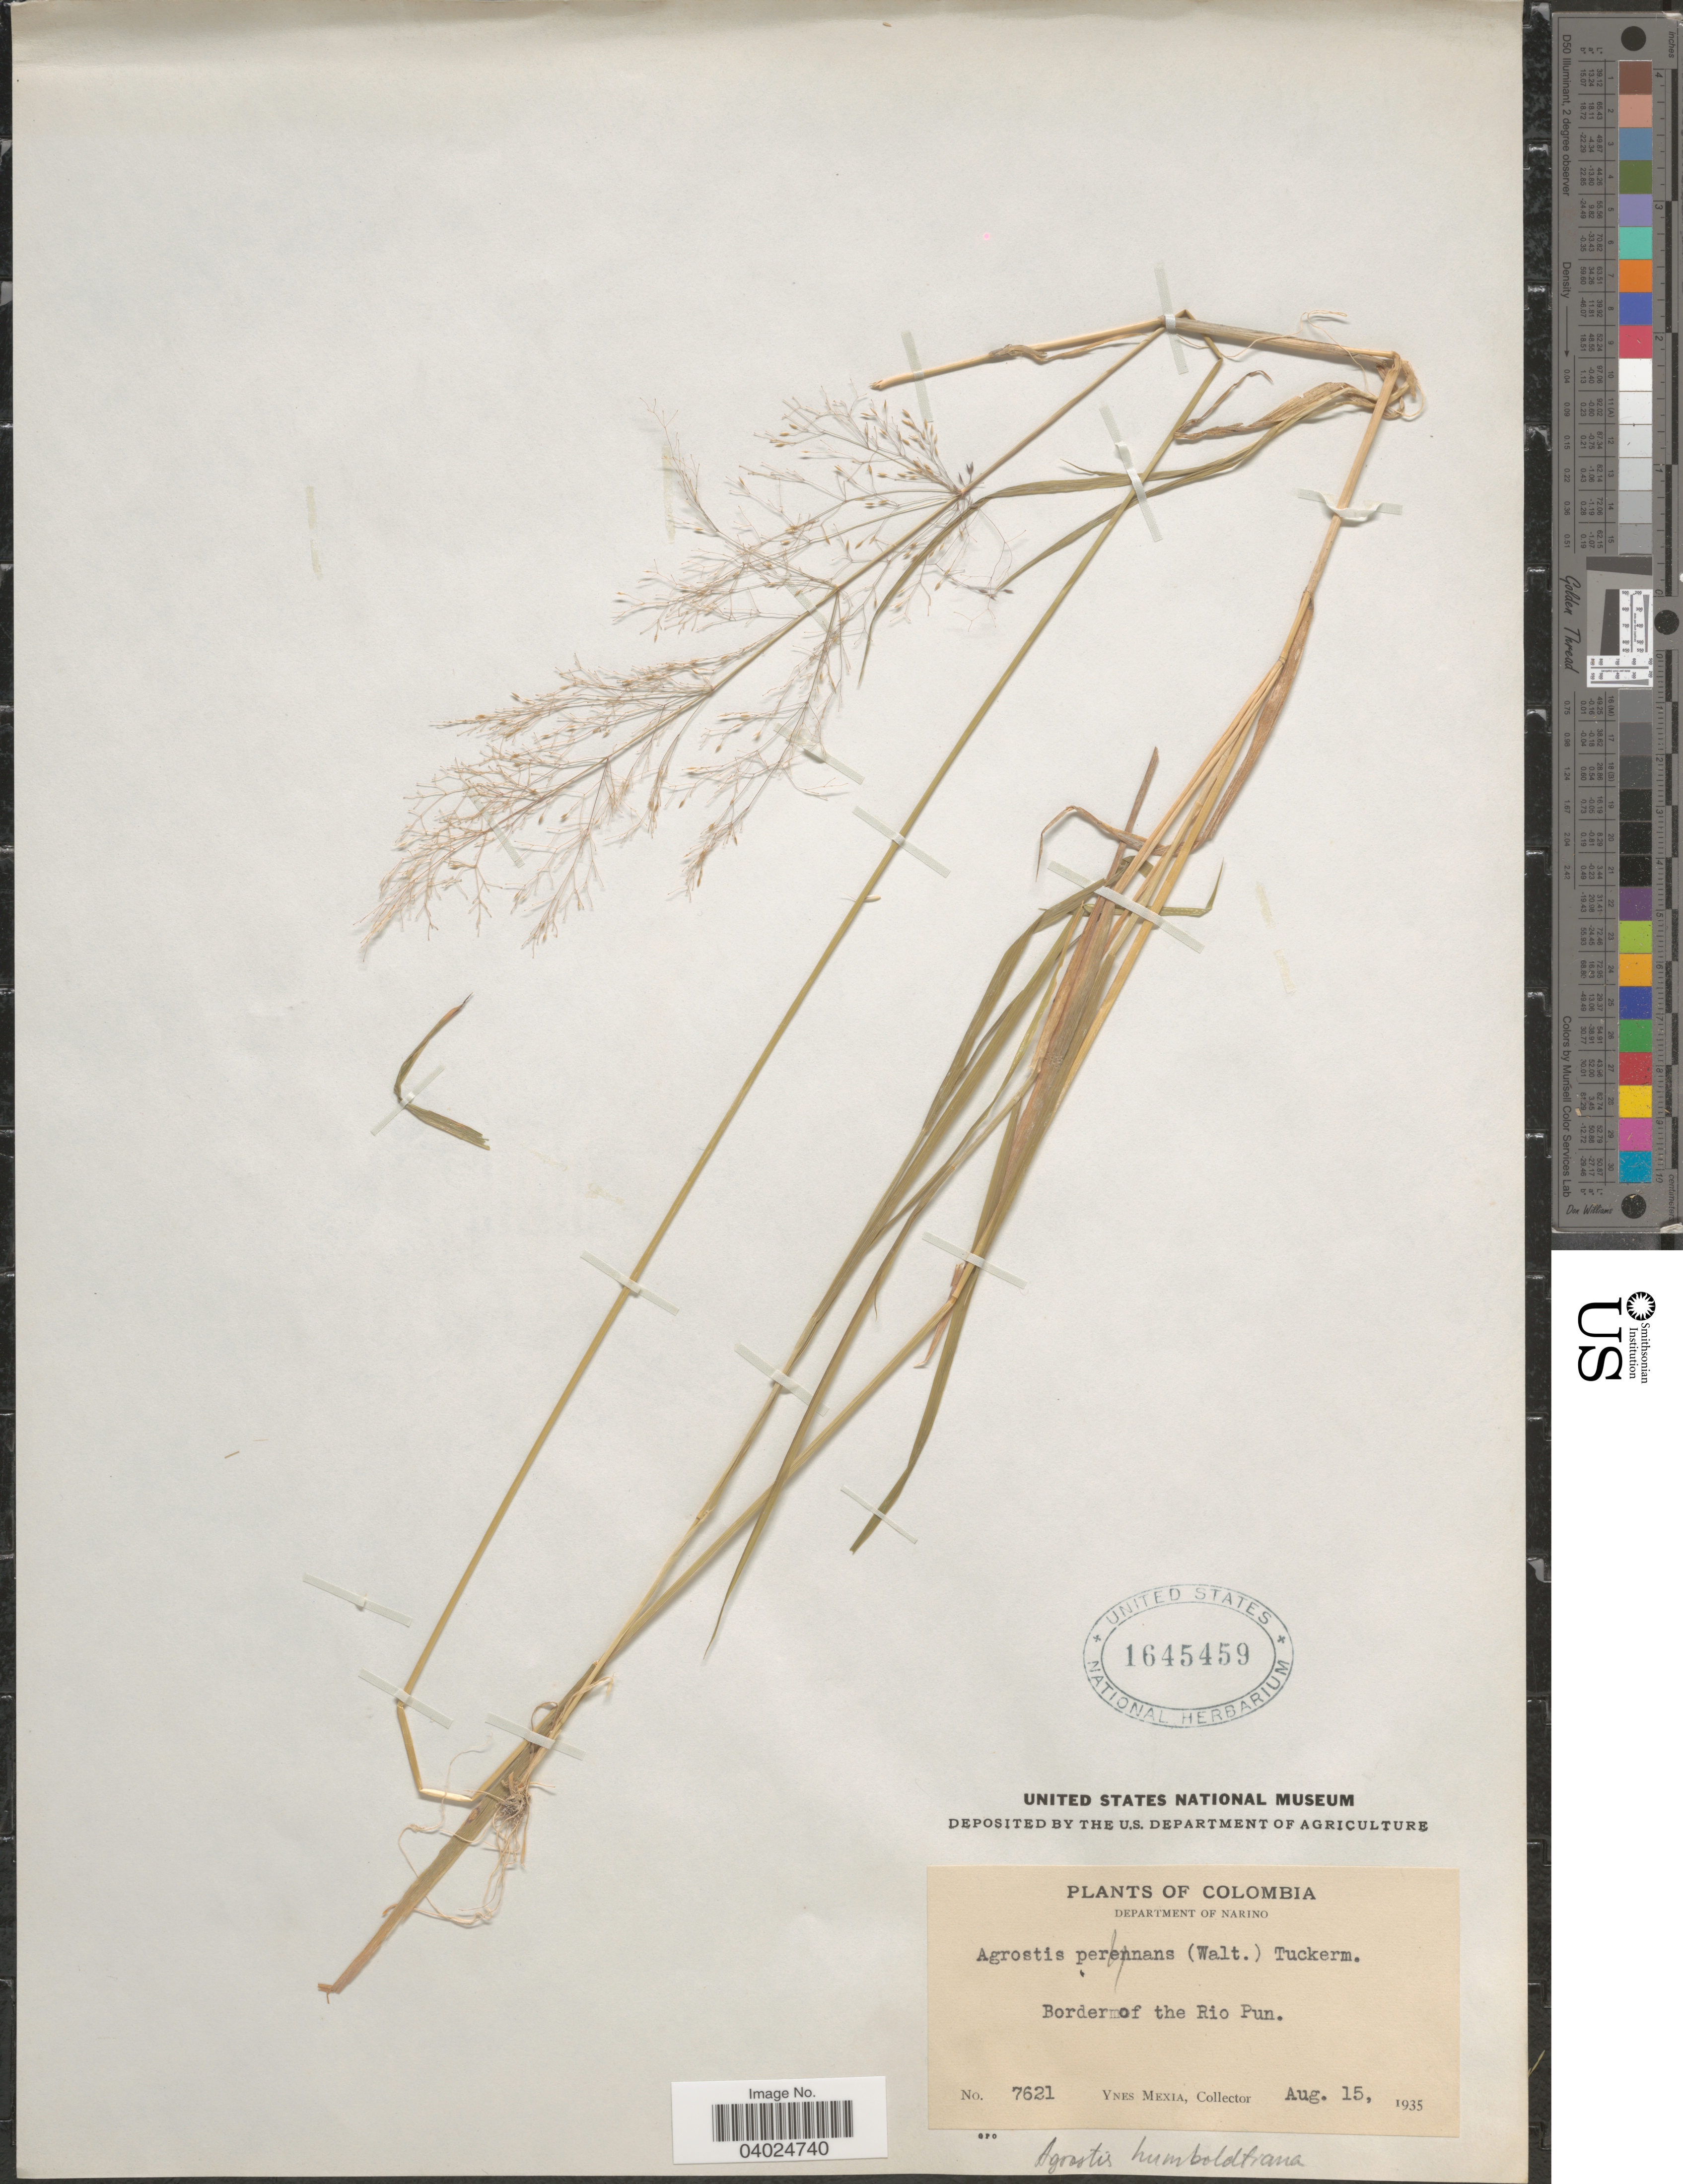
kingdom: Plantae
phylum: Tracheophyta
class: Liliopsida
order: Poales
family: Poaceae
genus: Agrostis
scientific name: Agrostis stolonifera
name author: L.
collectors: Y. Mexia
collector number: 7621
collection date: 1935-08-15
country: Colombia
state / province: Nariño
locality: Department of Narino. Border of the Rio Pun.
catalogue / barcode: US 1645459